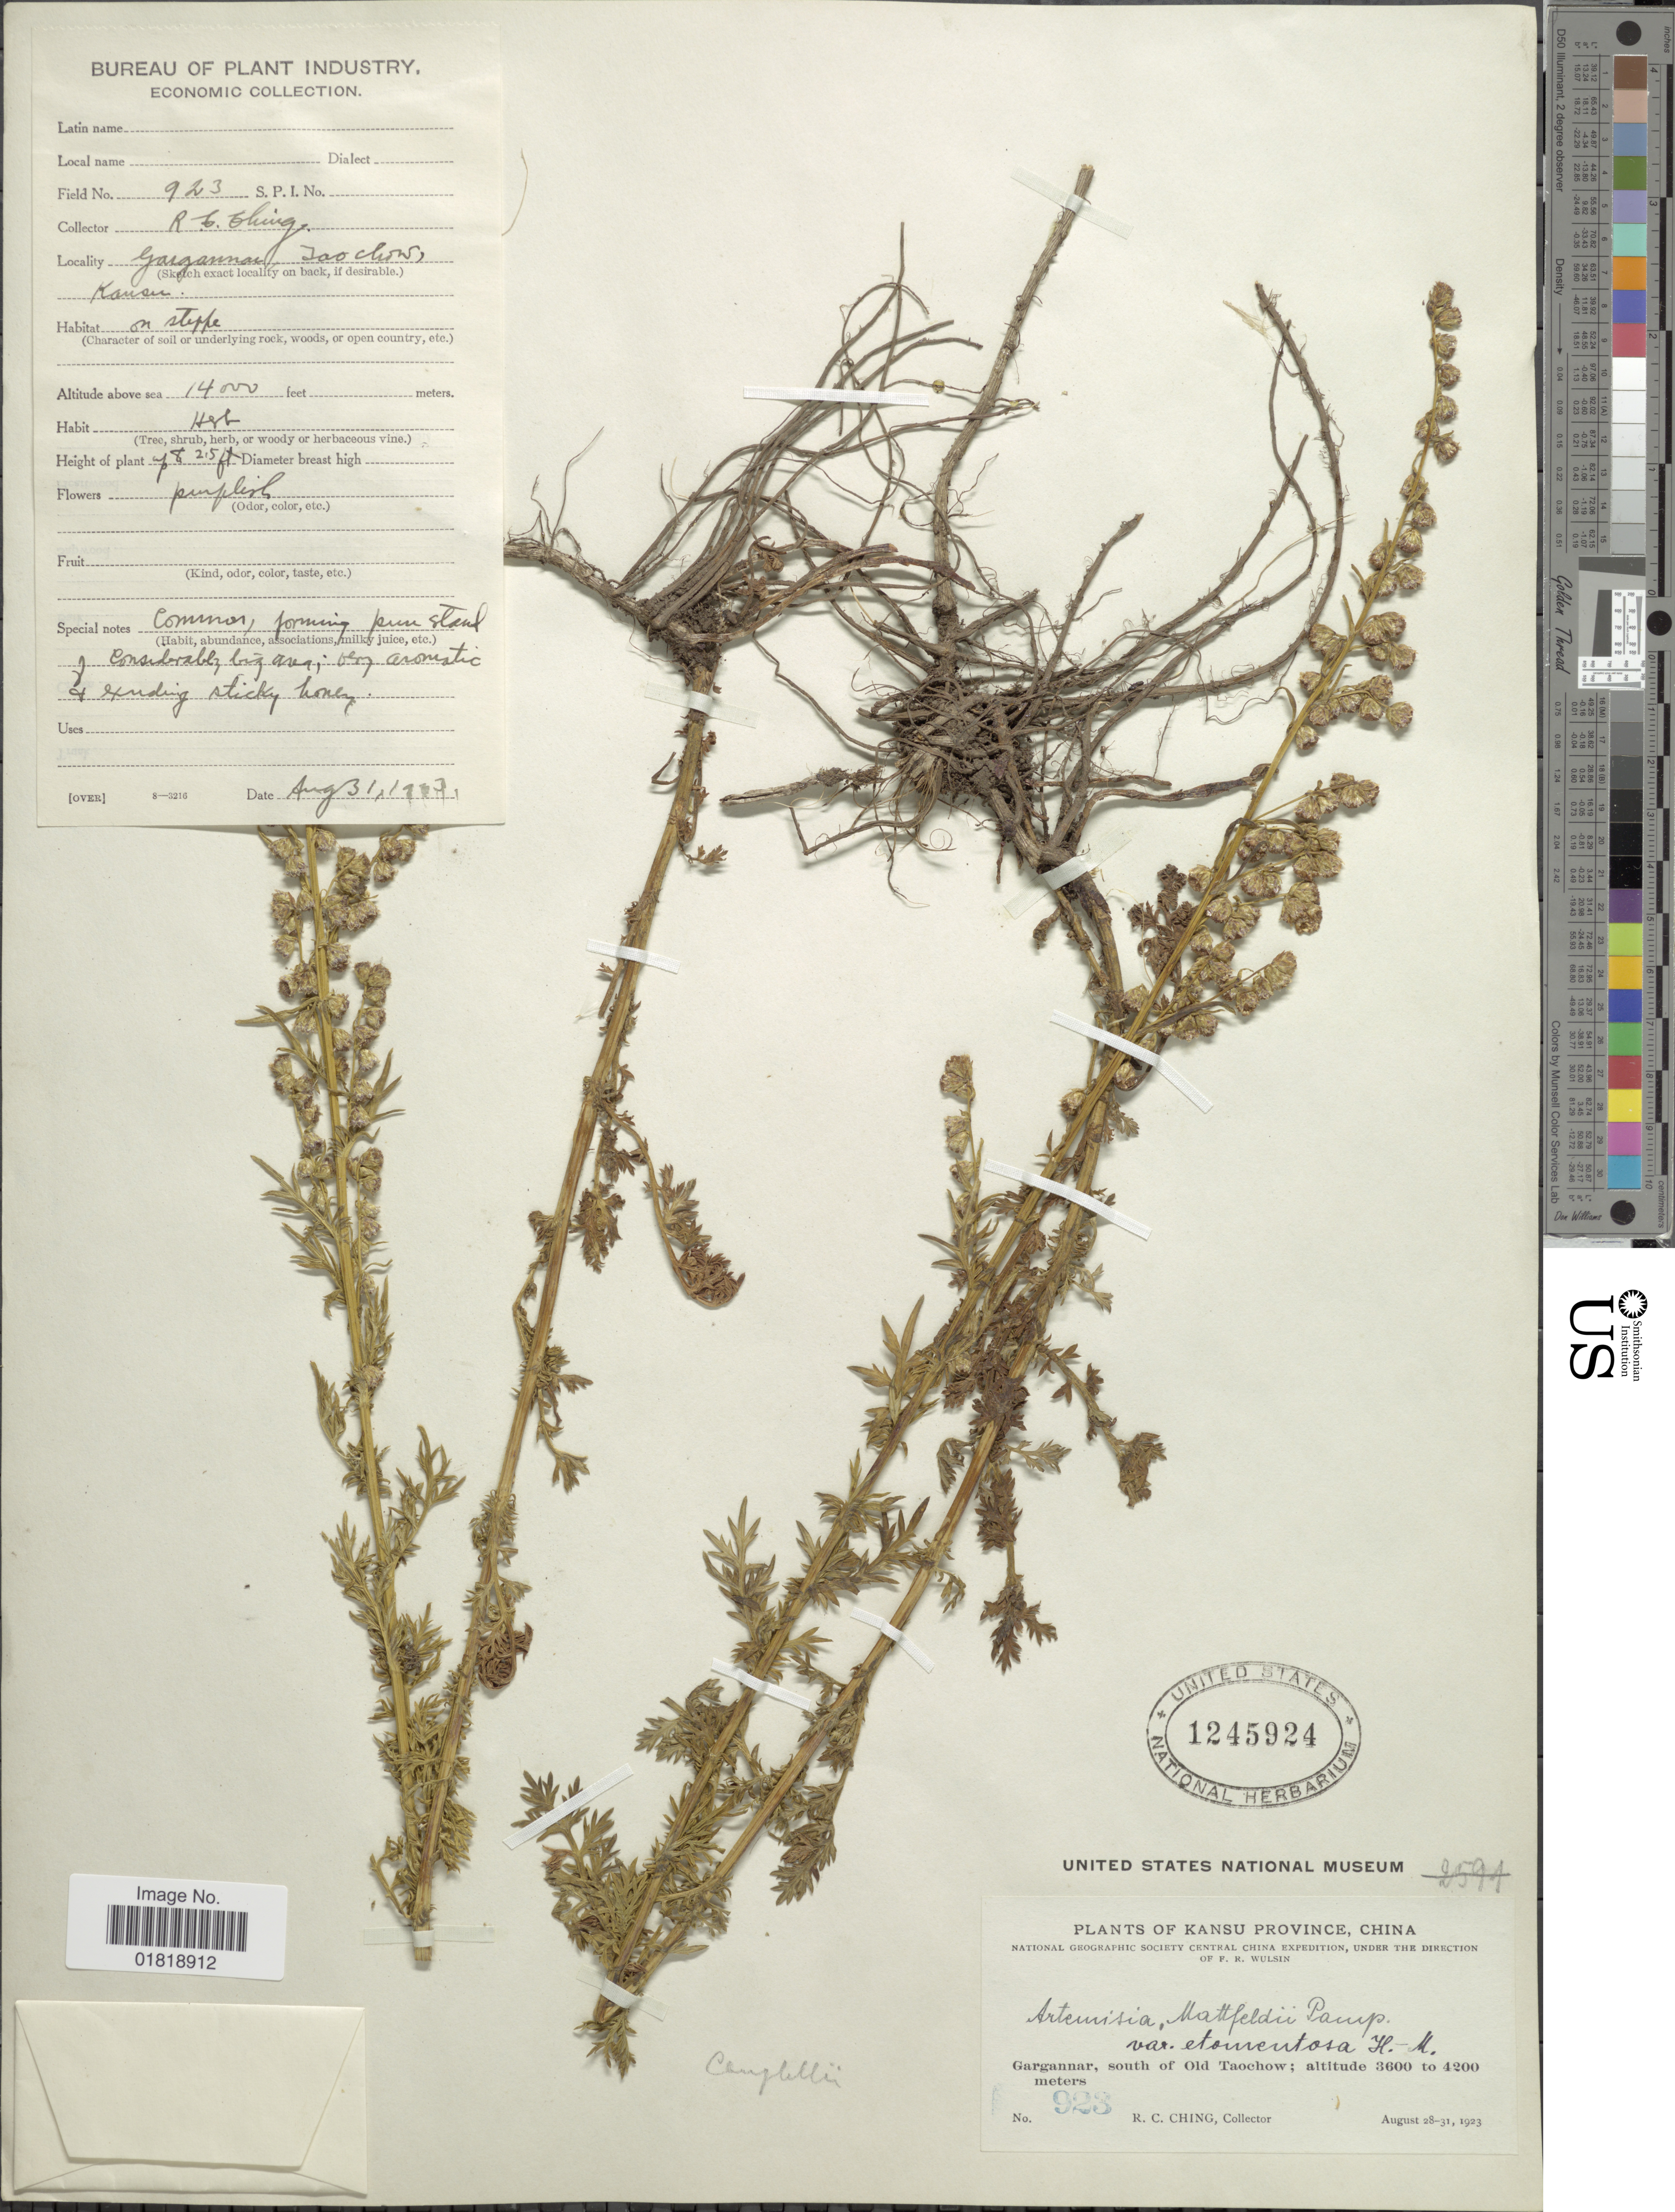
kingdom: Plantae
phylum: Tracheophyta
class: Magnoliopsida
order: Asterales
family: Asteraceae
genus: Artemisia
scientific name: Artemisia mattfeldii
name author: Pamp.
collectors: R. C. Ching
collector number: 923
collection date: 1923-08-28/1923-08-31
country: China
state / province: Gansu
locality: Kansu Province, Gargannar, south of Old Taochow, on steppe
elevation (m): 4267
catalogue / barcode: US 1245924